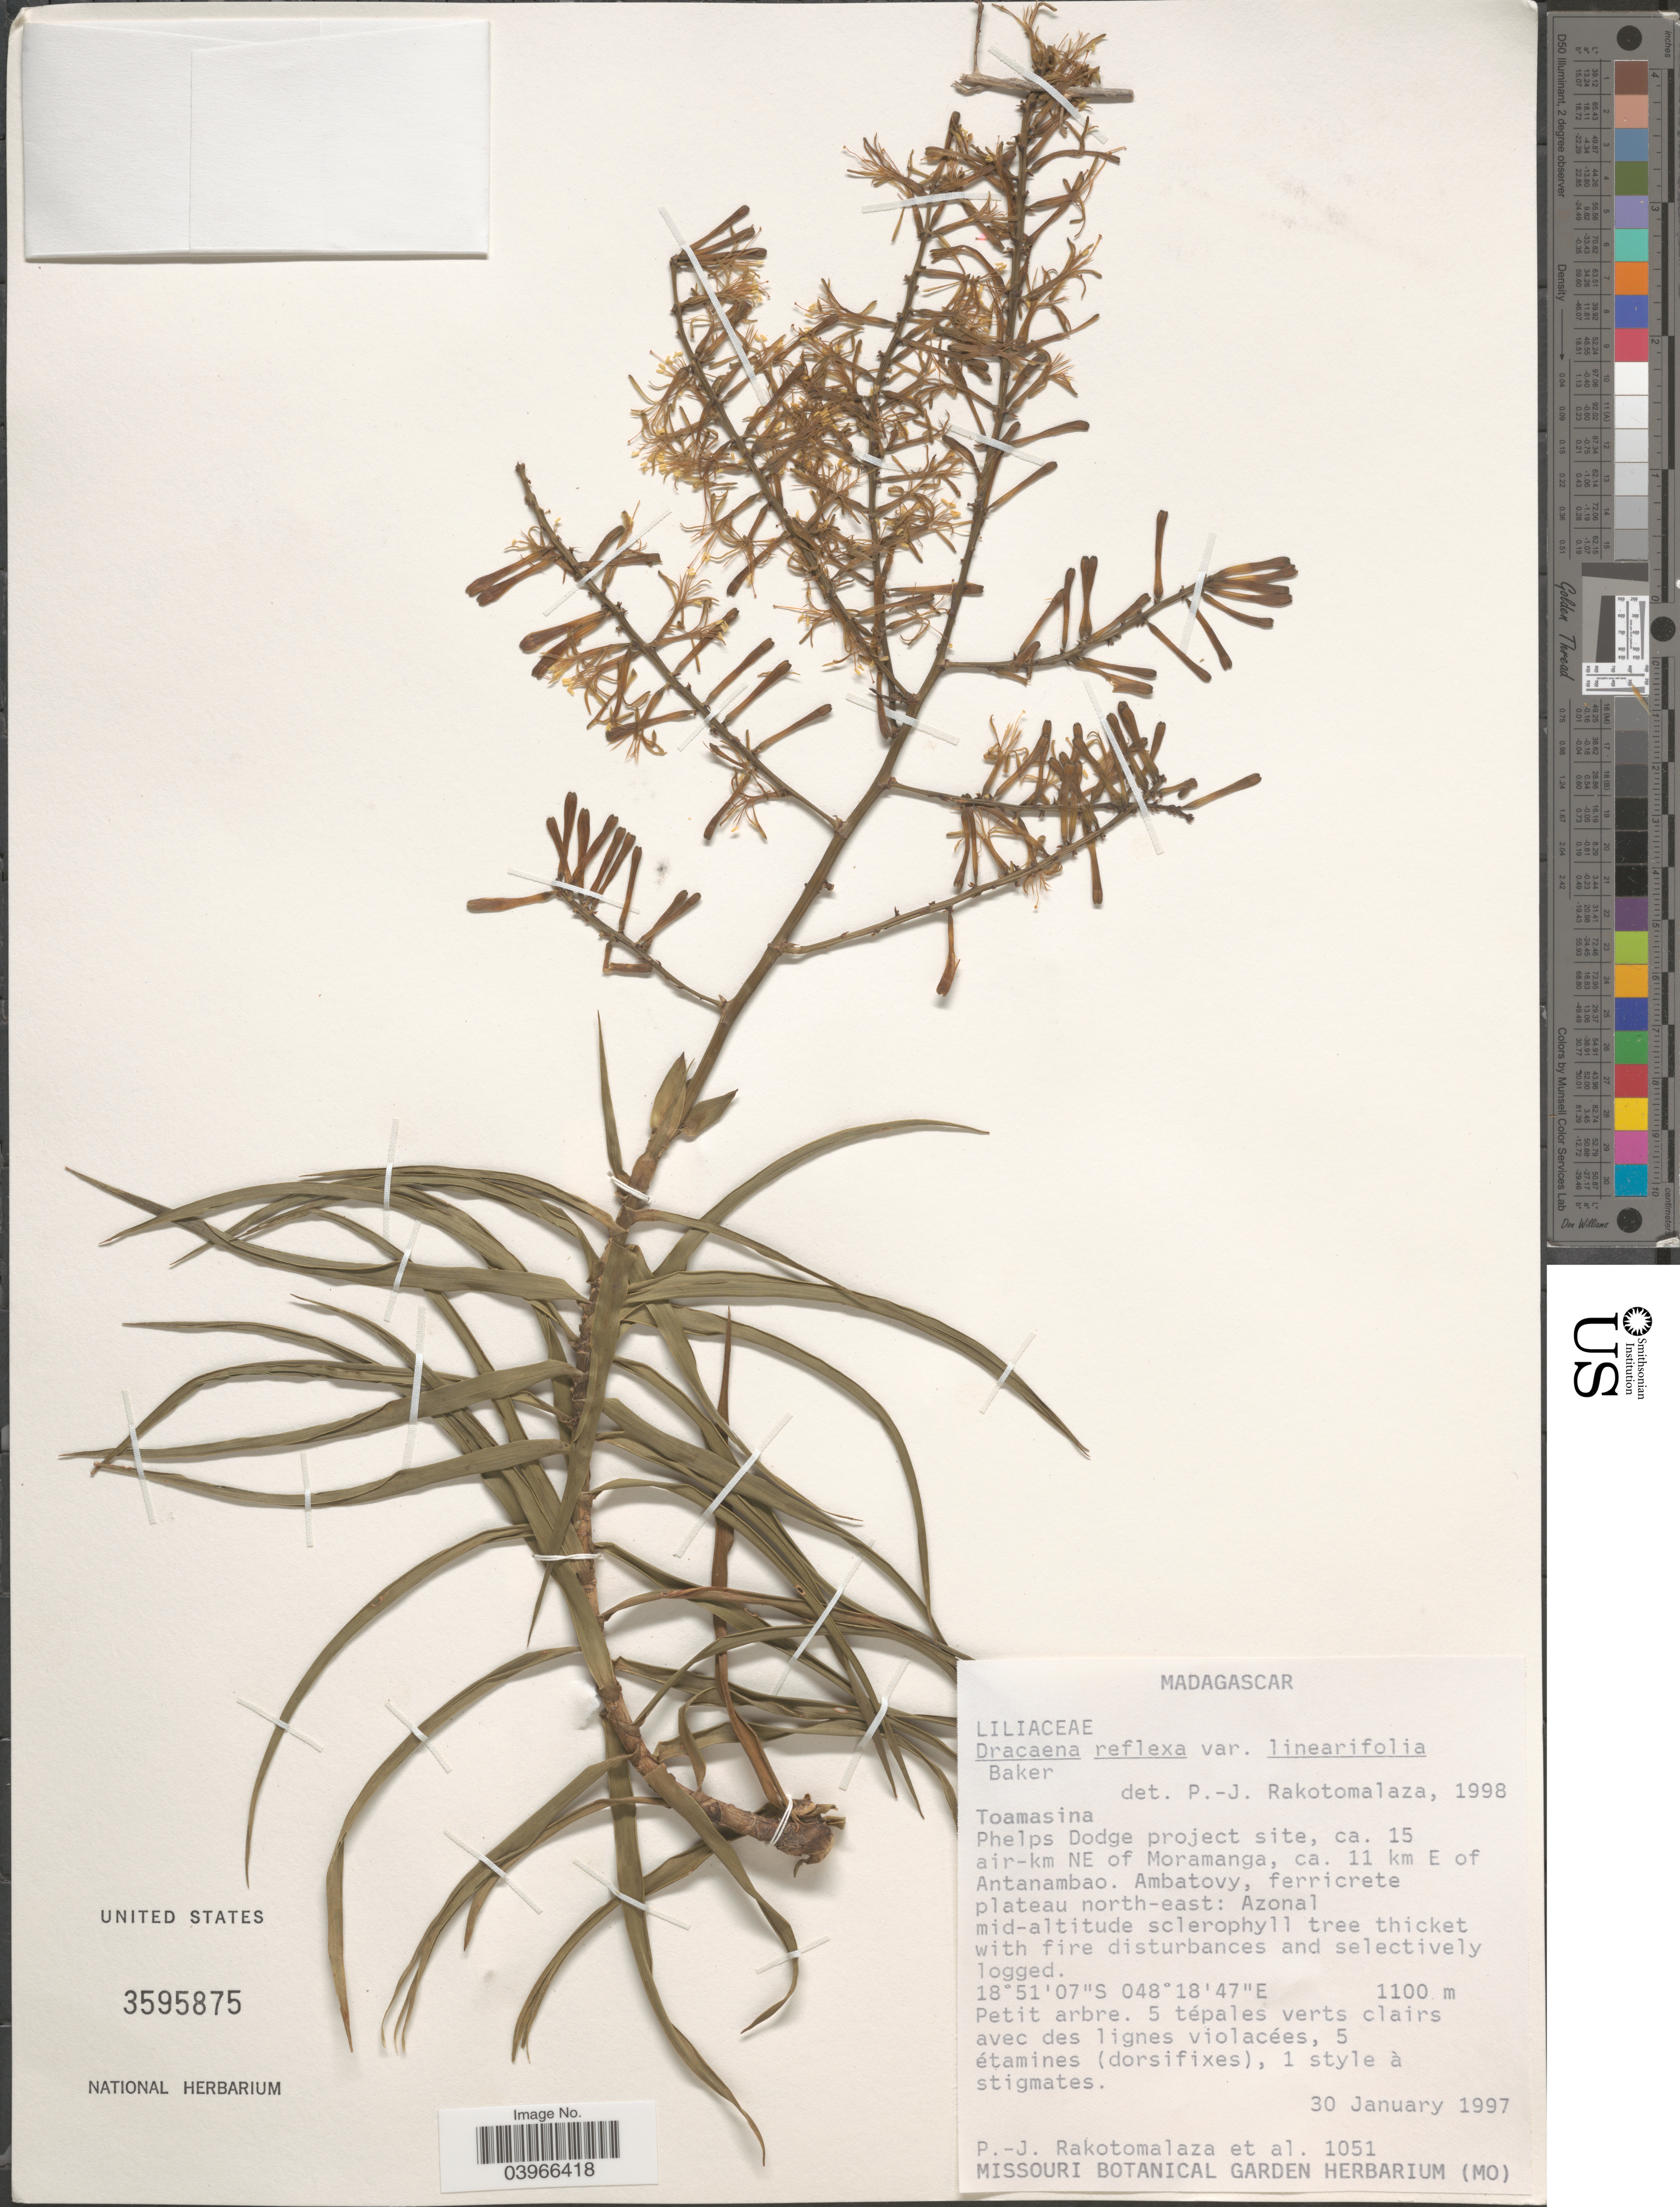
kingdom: Plantae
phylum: Tracheophyta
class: Liliopsida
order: Asparagales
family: Asparagaceae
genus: Dracaena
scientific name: Dracaena reflexa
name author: Lam.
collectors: P. J. Rakotomalaza & et al.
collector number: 1051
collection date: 1997-01-30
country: Madagascar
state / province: Alaotra Mangoro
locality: Phelps Dodge project site, ca. 15 air-km NE of Moramanga, ca. 11 km E of Antanambao. Ambatovy, ferricrete plateau north-east: Azonal mid-altitude sclerophyll tree thicket.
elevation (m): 1100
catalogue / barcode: US 3595875